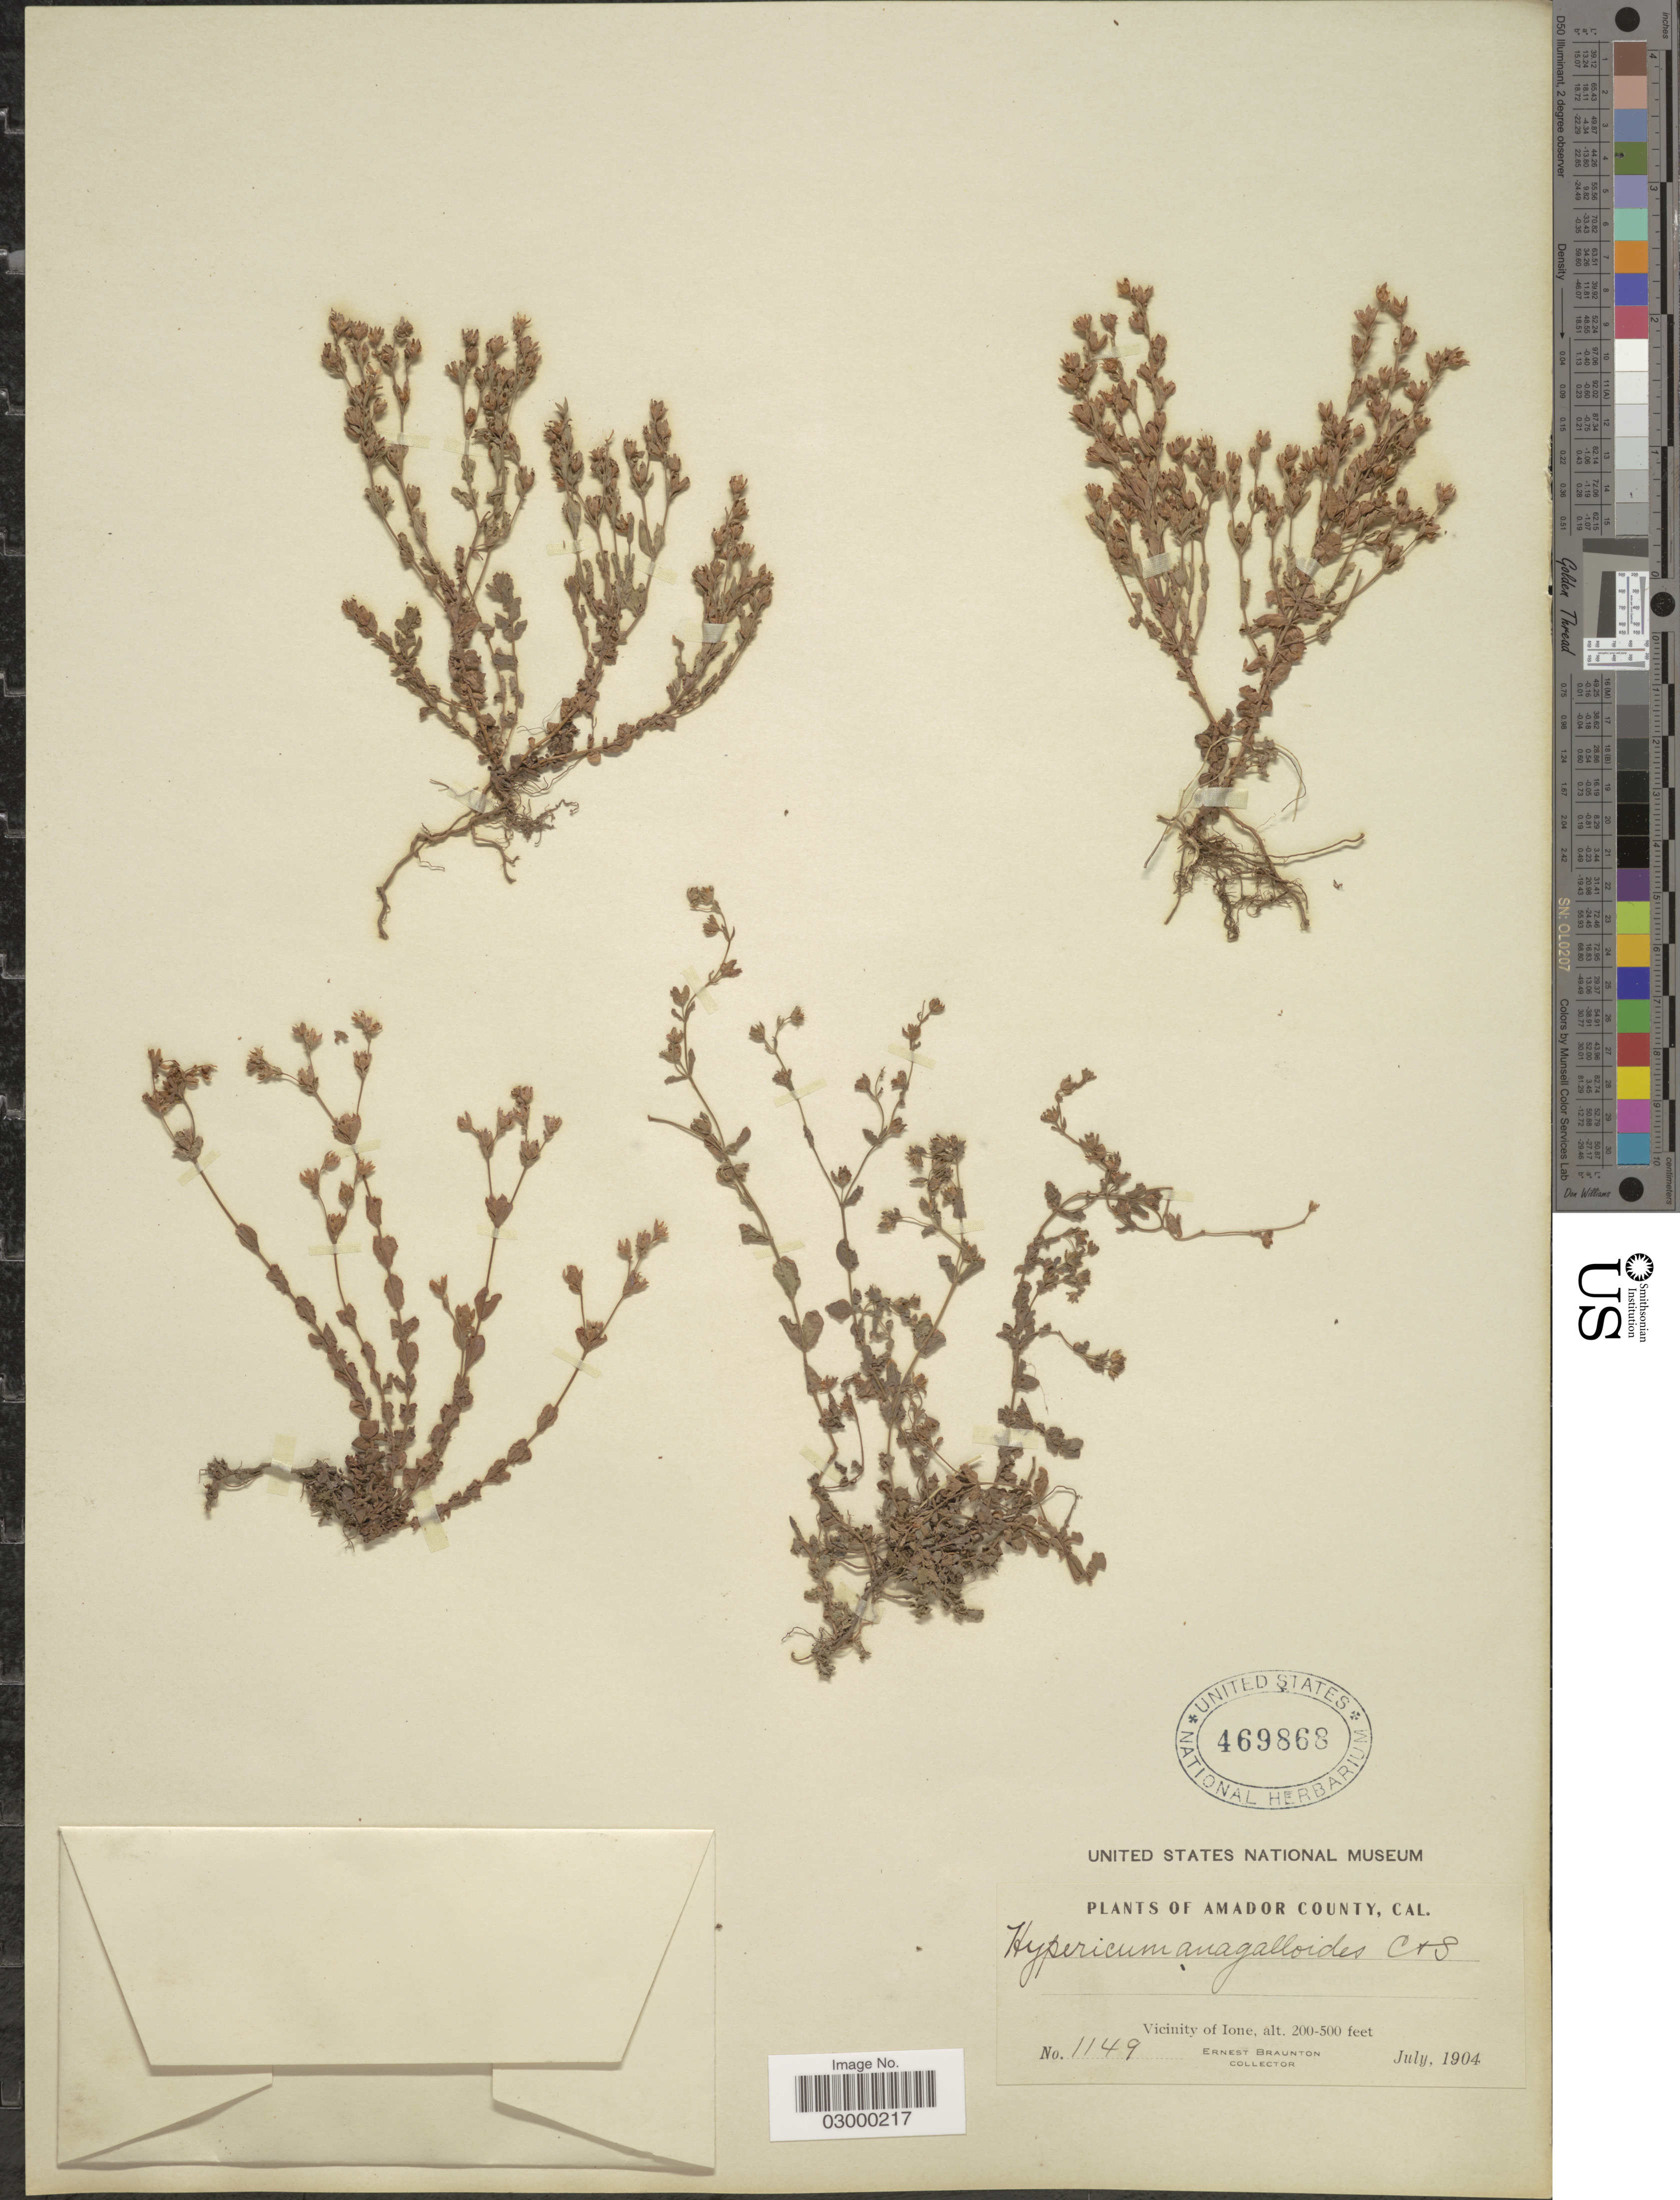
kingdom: Plantae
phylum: Tracheophyta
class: Magnoliopsida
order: Malpighiales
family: Hypericaceae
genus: Hypericum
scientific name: Hypericum anagalloides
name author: Cham. & Schltdl.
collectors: E. Braunton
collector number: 1149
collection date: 1904-07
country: United States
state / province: California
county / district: Amador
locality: Amador County, Vicinity of Ione.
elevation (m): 61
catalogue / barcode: US 469868